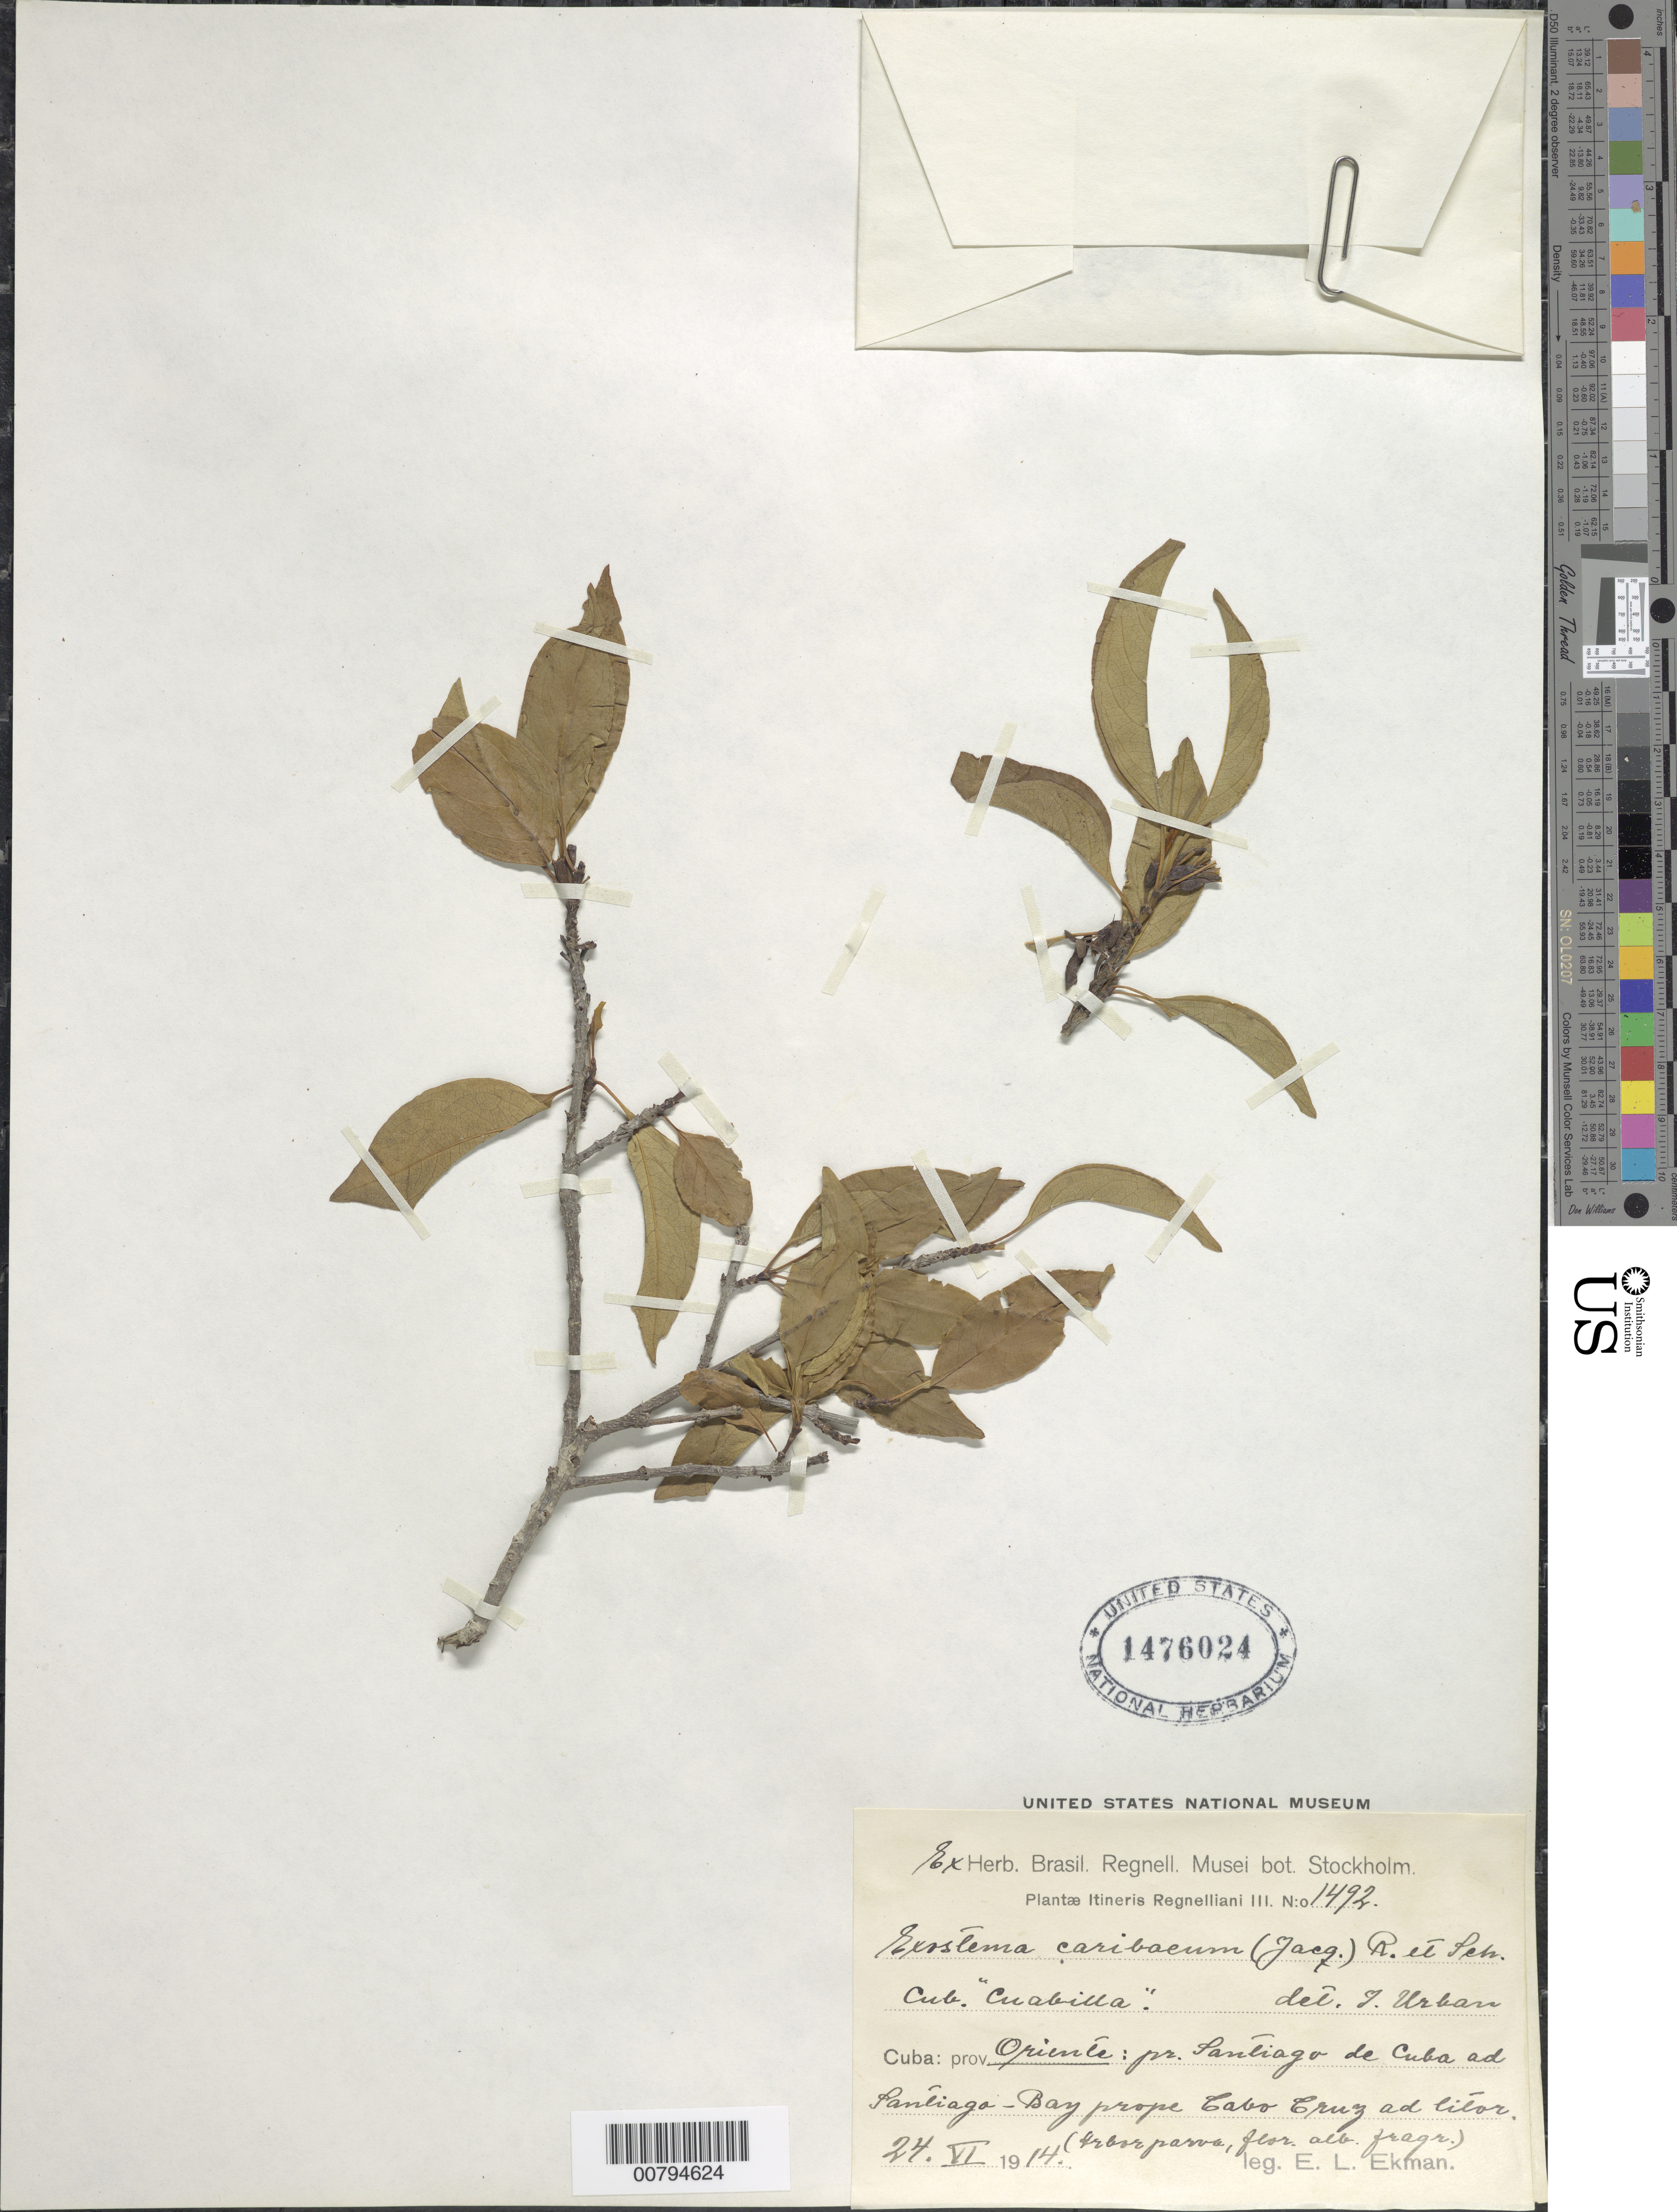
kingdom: Plantae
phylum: Tracheophyta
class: Magnoliopsida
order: Gentianales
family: Rubiaceae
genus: Exostema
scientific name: Exostema caribaeum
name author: (Jacq.) Roem. & Schult.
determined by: Urban, Ignatz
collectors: E. L. Ekman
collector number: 1492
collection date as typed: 24 Jun 1914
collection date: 1914-06-24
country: Cuba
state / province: Oriente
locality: pr. Santiago de Cuba ad Santiago-Bay prope Cabo Cruz ad liton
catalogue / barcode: US 1476024